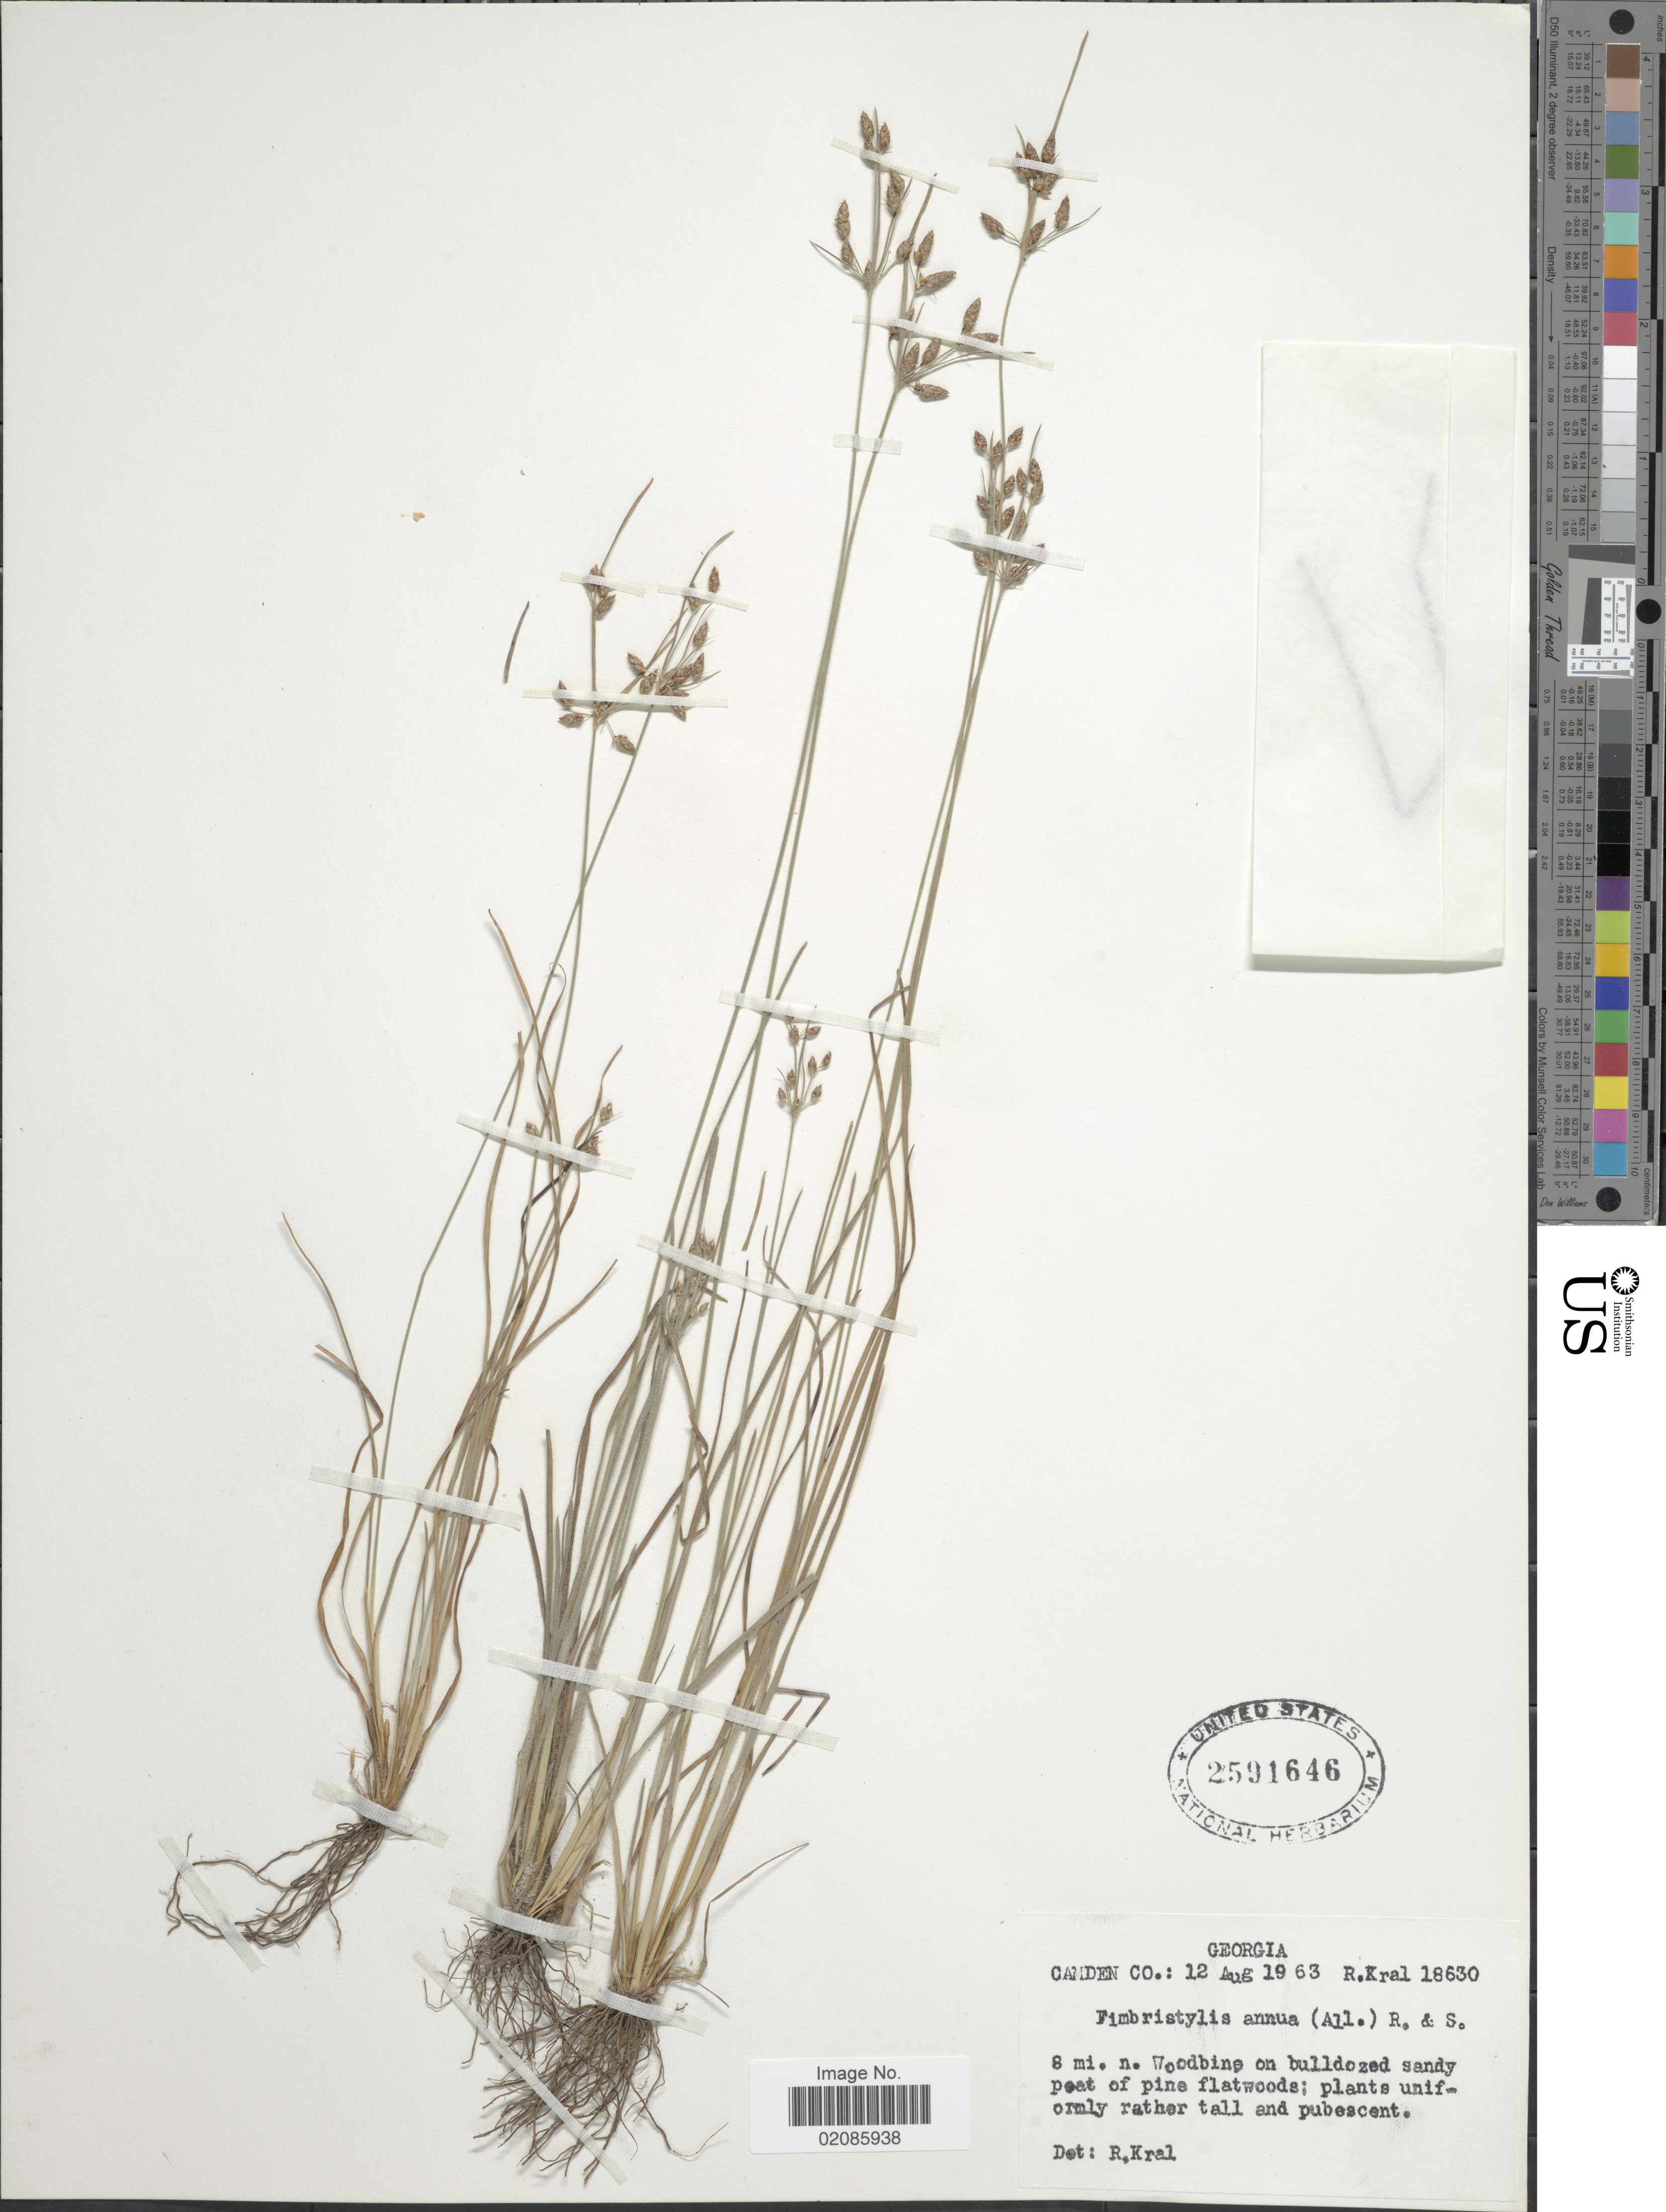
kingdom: Plantae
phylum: Tracheophyta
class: Liliopsida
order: Poales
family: Cyperaceae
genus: Fimbristylis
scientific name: Fimbristylis annua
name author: (All.) Roem. & Schult.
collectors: R. Kral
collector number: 18630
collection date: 1963-08-12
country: United States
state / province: Georgia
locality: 8 mi. n. Woodbine on bulldozed sandy peat of pine flatwoods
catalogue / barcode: US 2591646